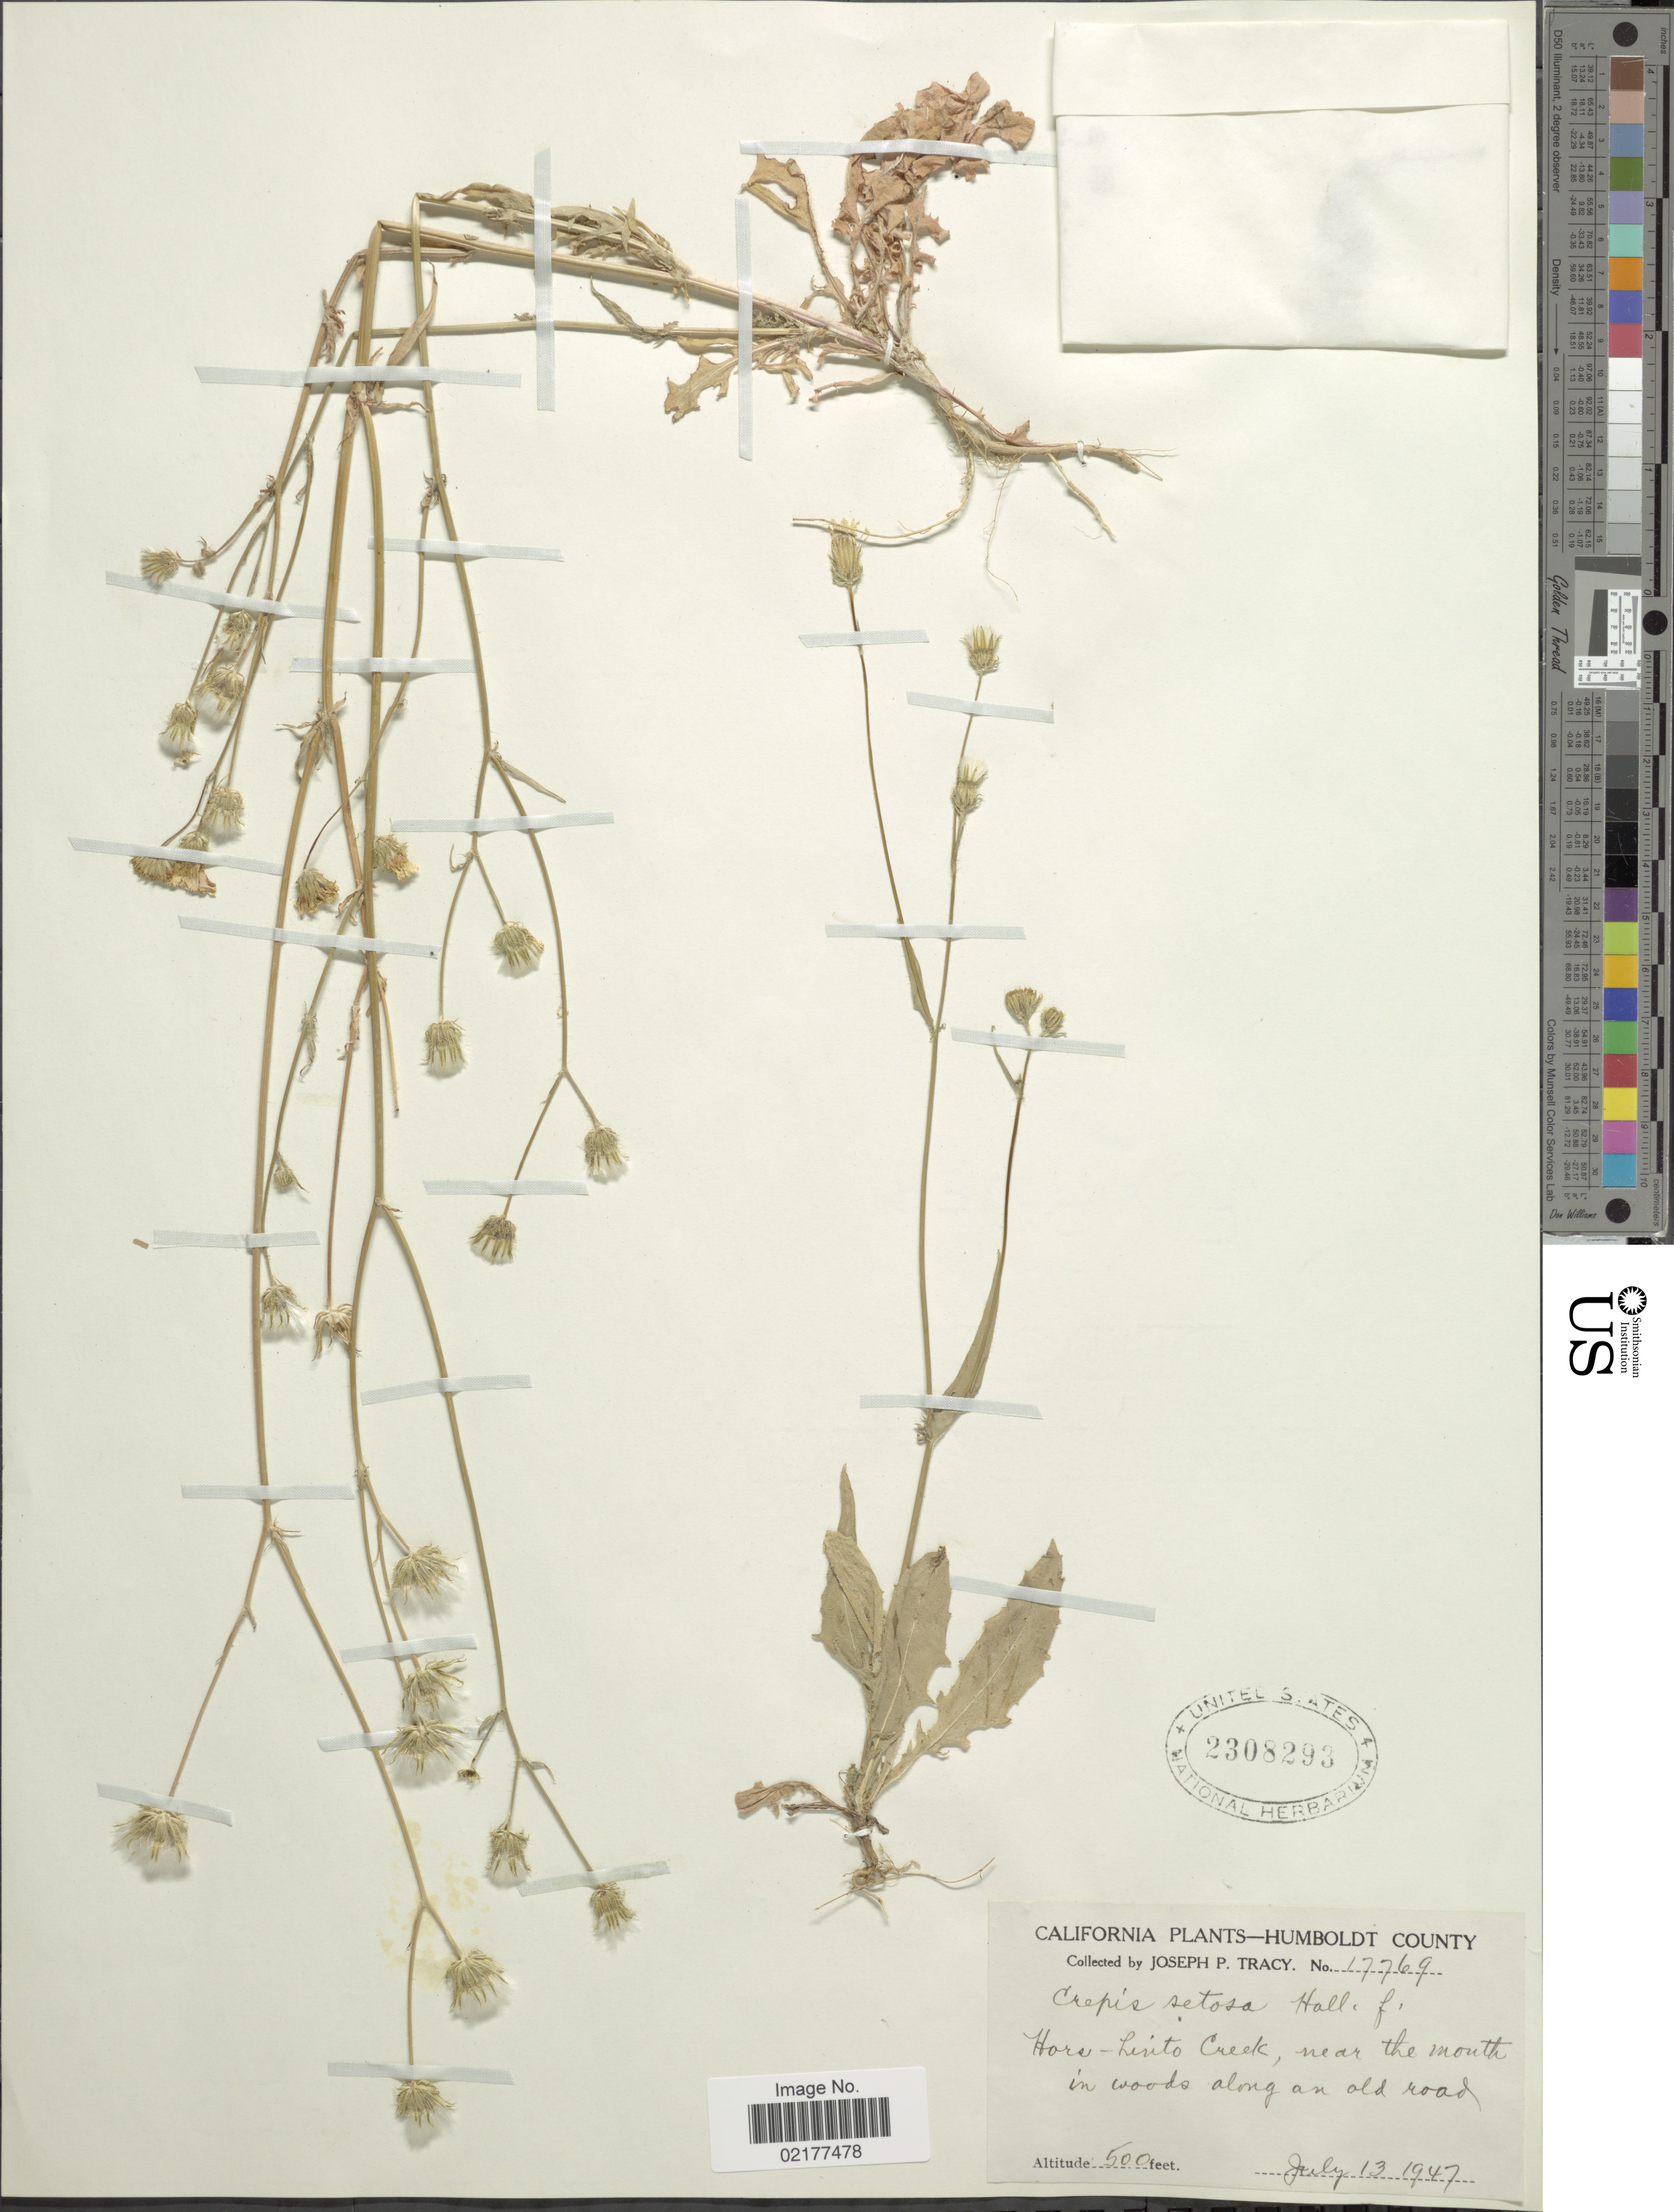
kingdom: Plantae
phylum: Tracheophyta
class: Magnoliopsida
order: Asterales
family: Asteraceae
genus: Crepis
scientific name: Crepis setosa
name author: Haller f.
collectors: J. Tracy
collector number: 17769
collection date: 1947-07-13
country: United States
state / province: California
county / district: Humboldt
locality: Humboldt County. Horse Linto Creek, near the mouth in woods along an old road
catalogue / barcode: US 2308293